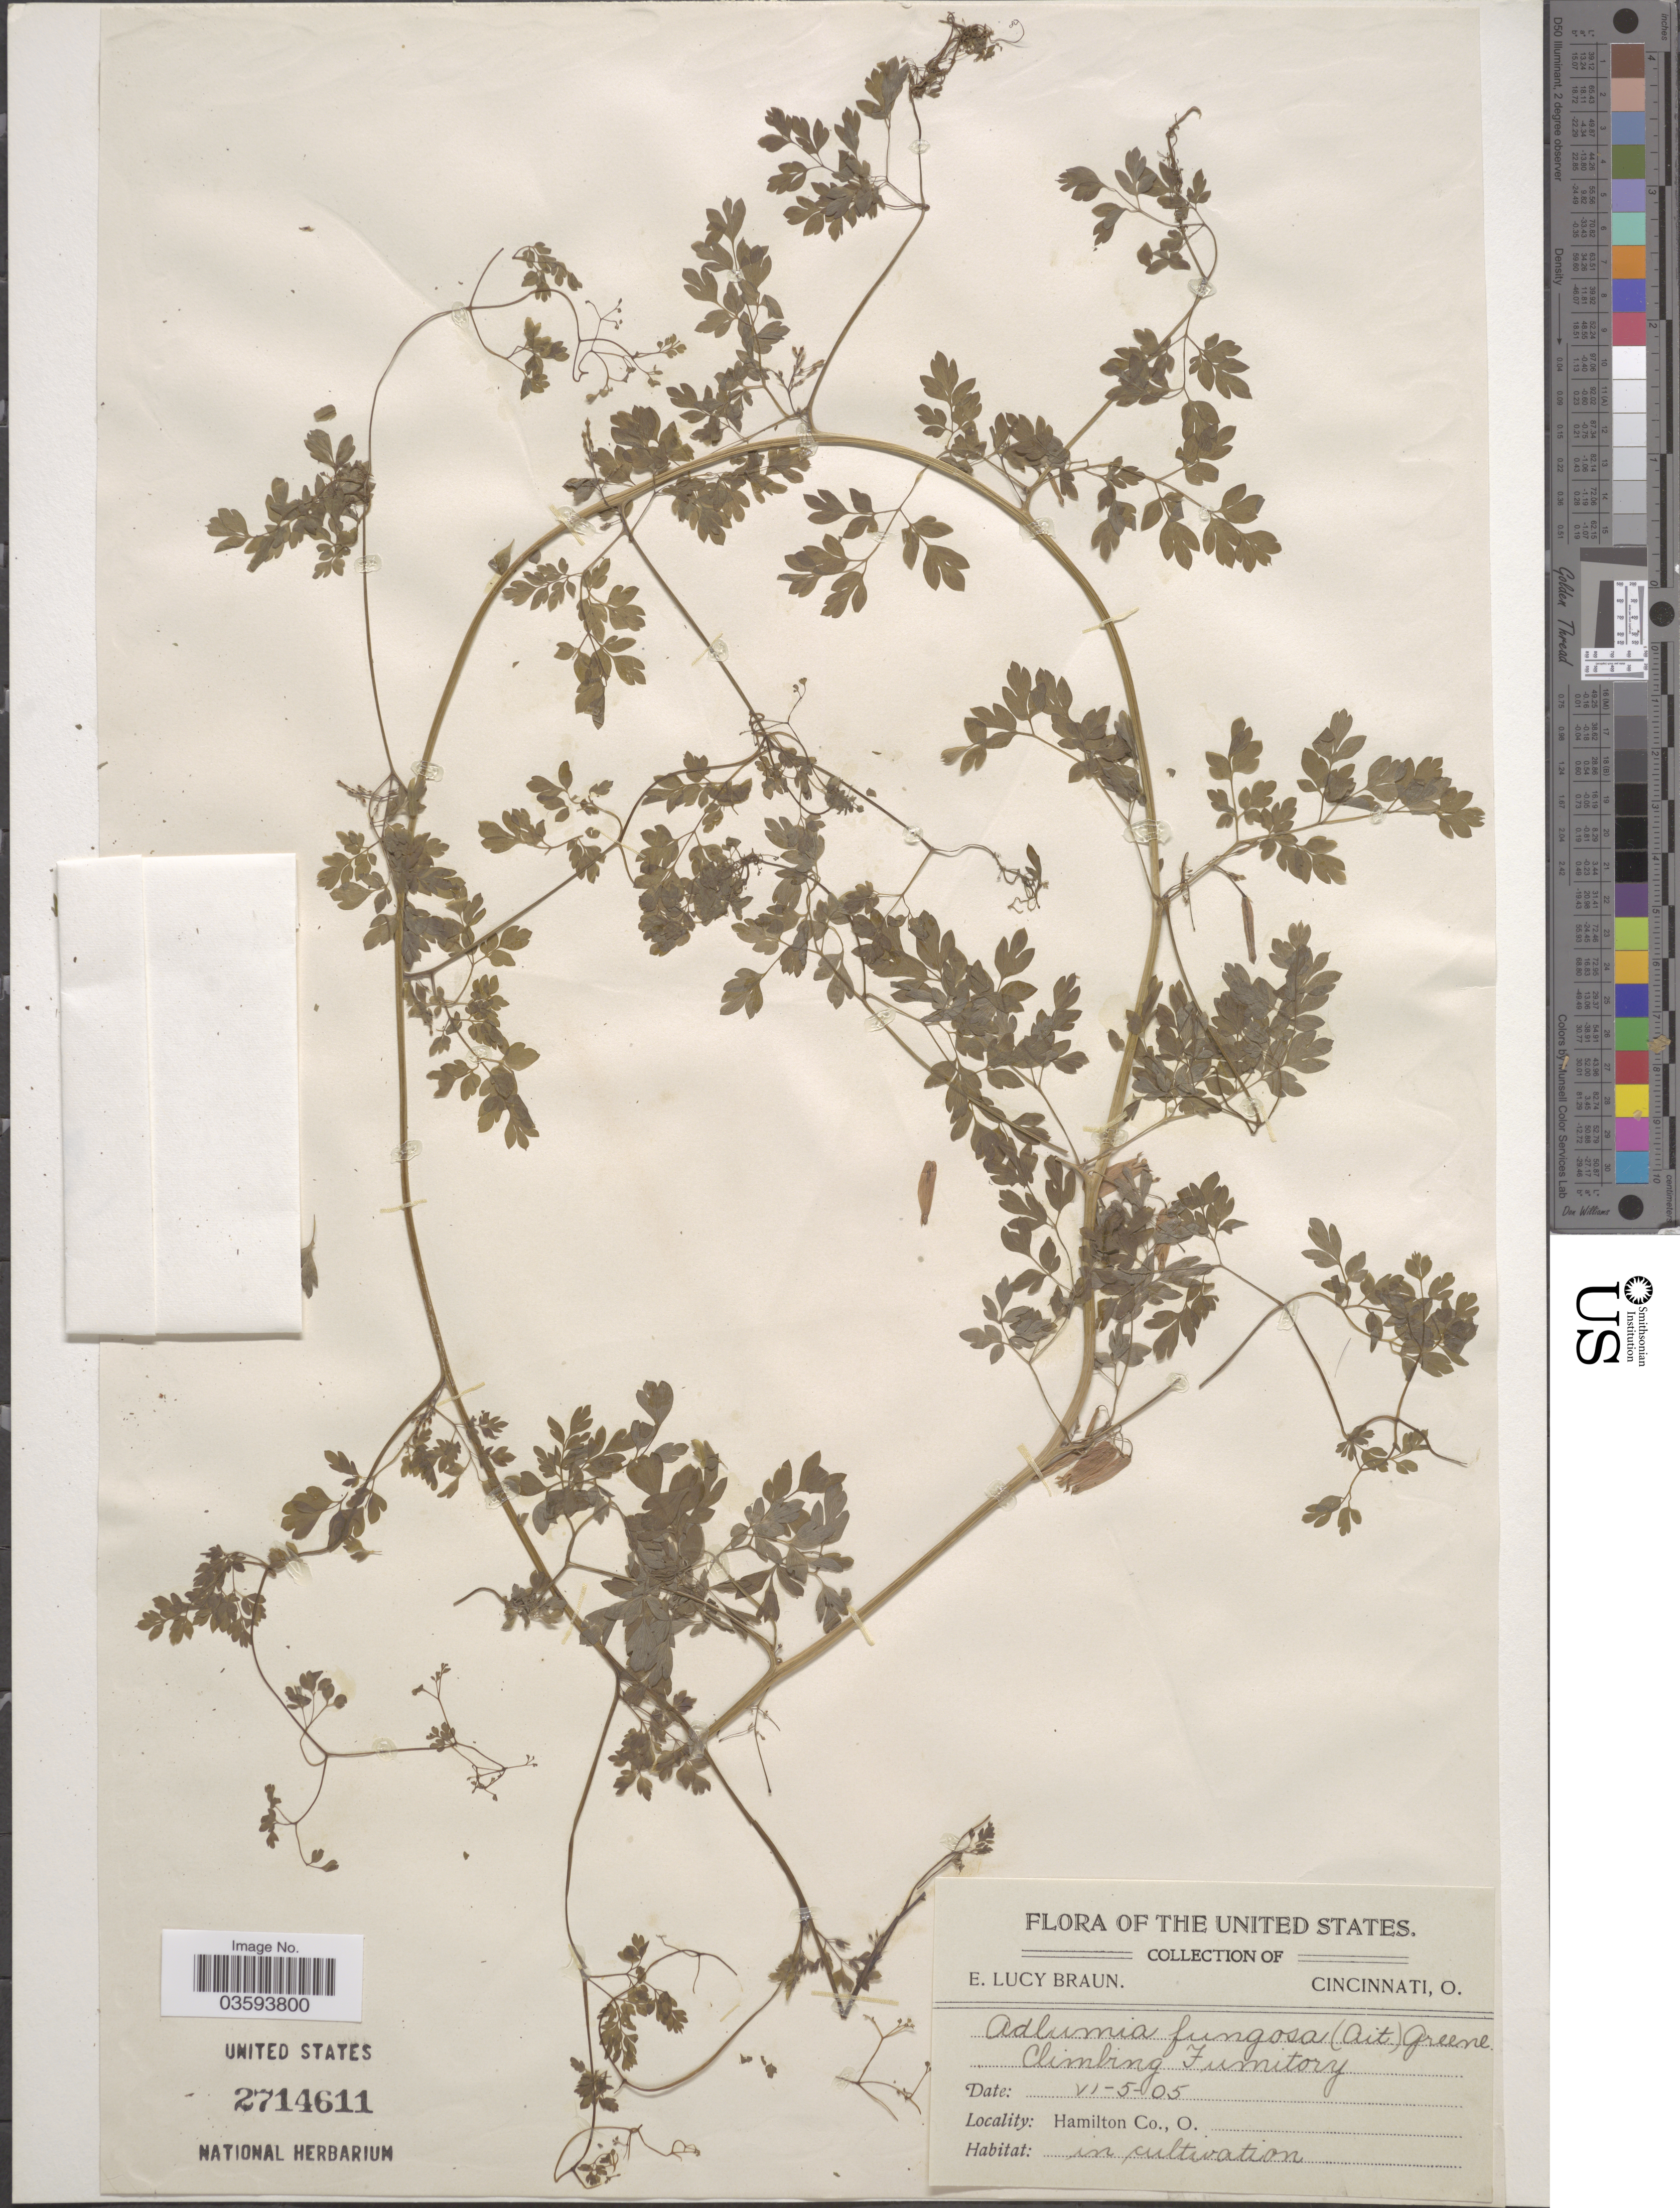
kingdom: Plantae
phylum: Tracheophyta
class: Magnoliopsida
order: Ranunculales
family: Papaveraceae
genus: Adlumia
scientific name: Adlumia fungosa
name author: (Aiton) Greene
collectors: E. L. Braun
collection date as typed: Transcribed d/m/y: 5/6/5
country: United States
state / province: Ohio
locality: Hamilton Co.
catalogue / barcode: US 2714611